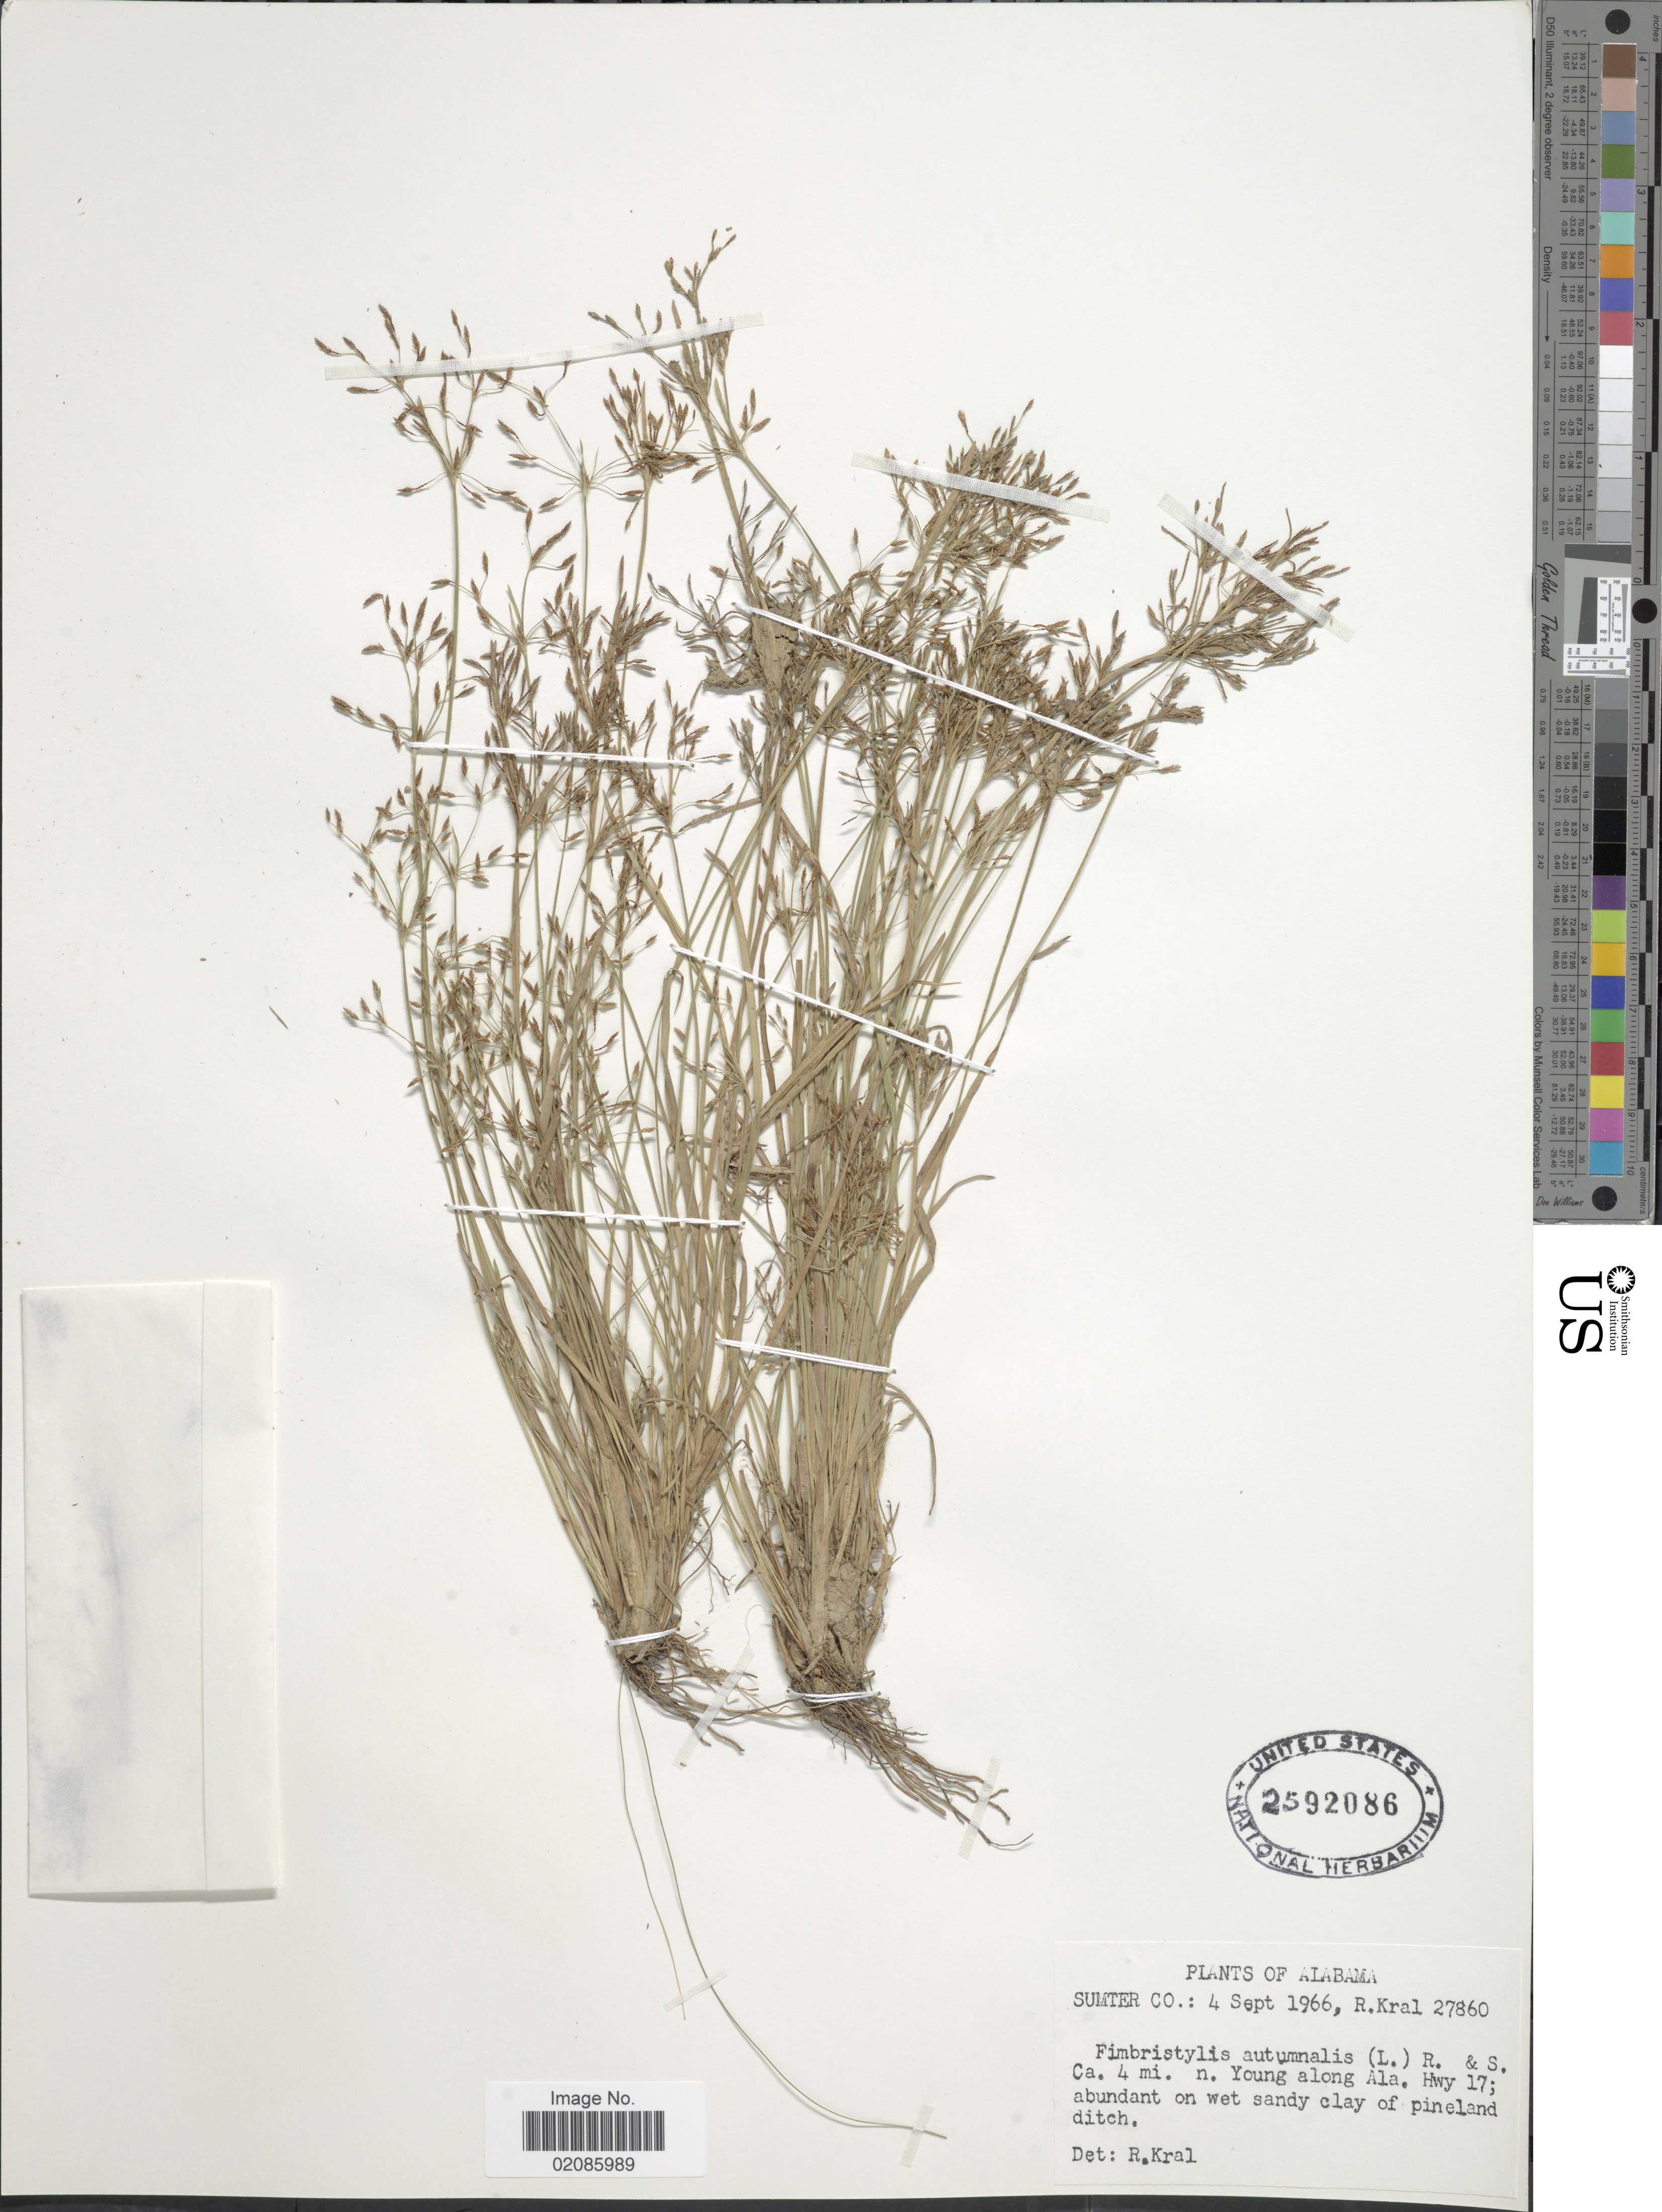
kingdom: Plantae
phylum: Tracheophyta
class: Liliopsida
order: Poales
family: Cyperaceae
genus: Fimbristylis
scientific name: Fimbristylis autumnalis (L.) Roem. & Schult.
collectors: R. Kral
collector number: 27860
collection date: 1966-09-04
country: United States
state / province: Alabama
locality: Sumter Co. Ca. 4 mi. n. Young along Ala. Hwy 17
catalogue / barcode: US 2592086